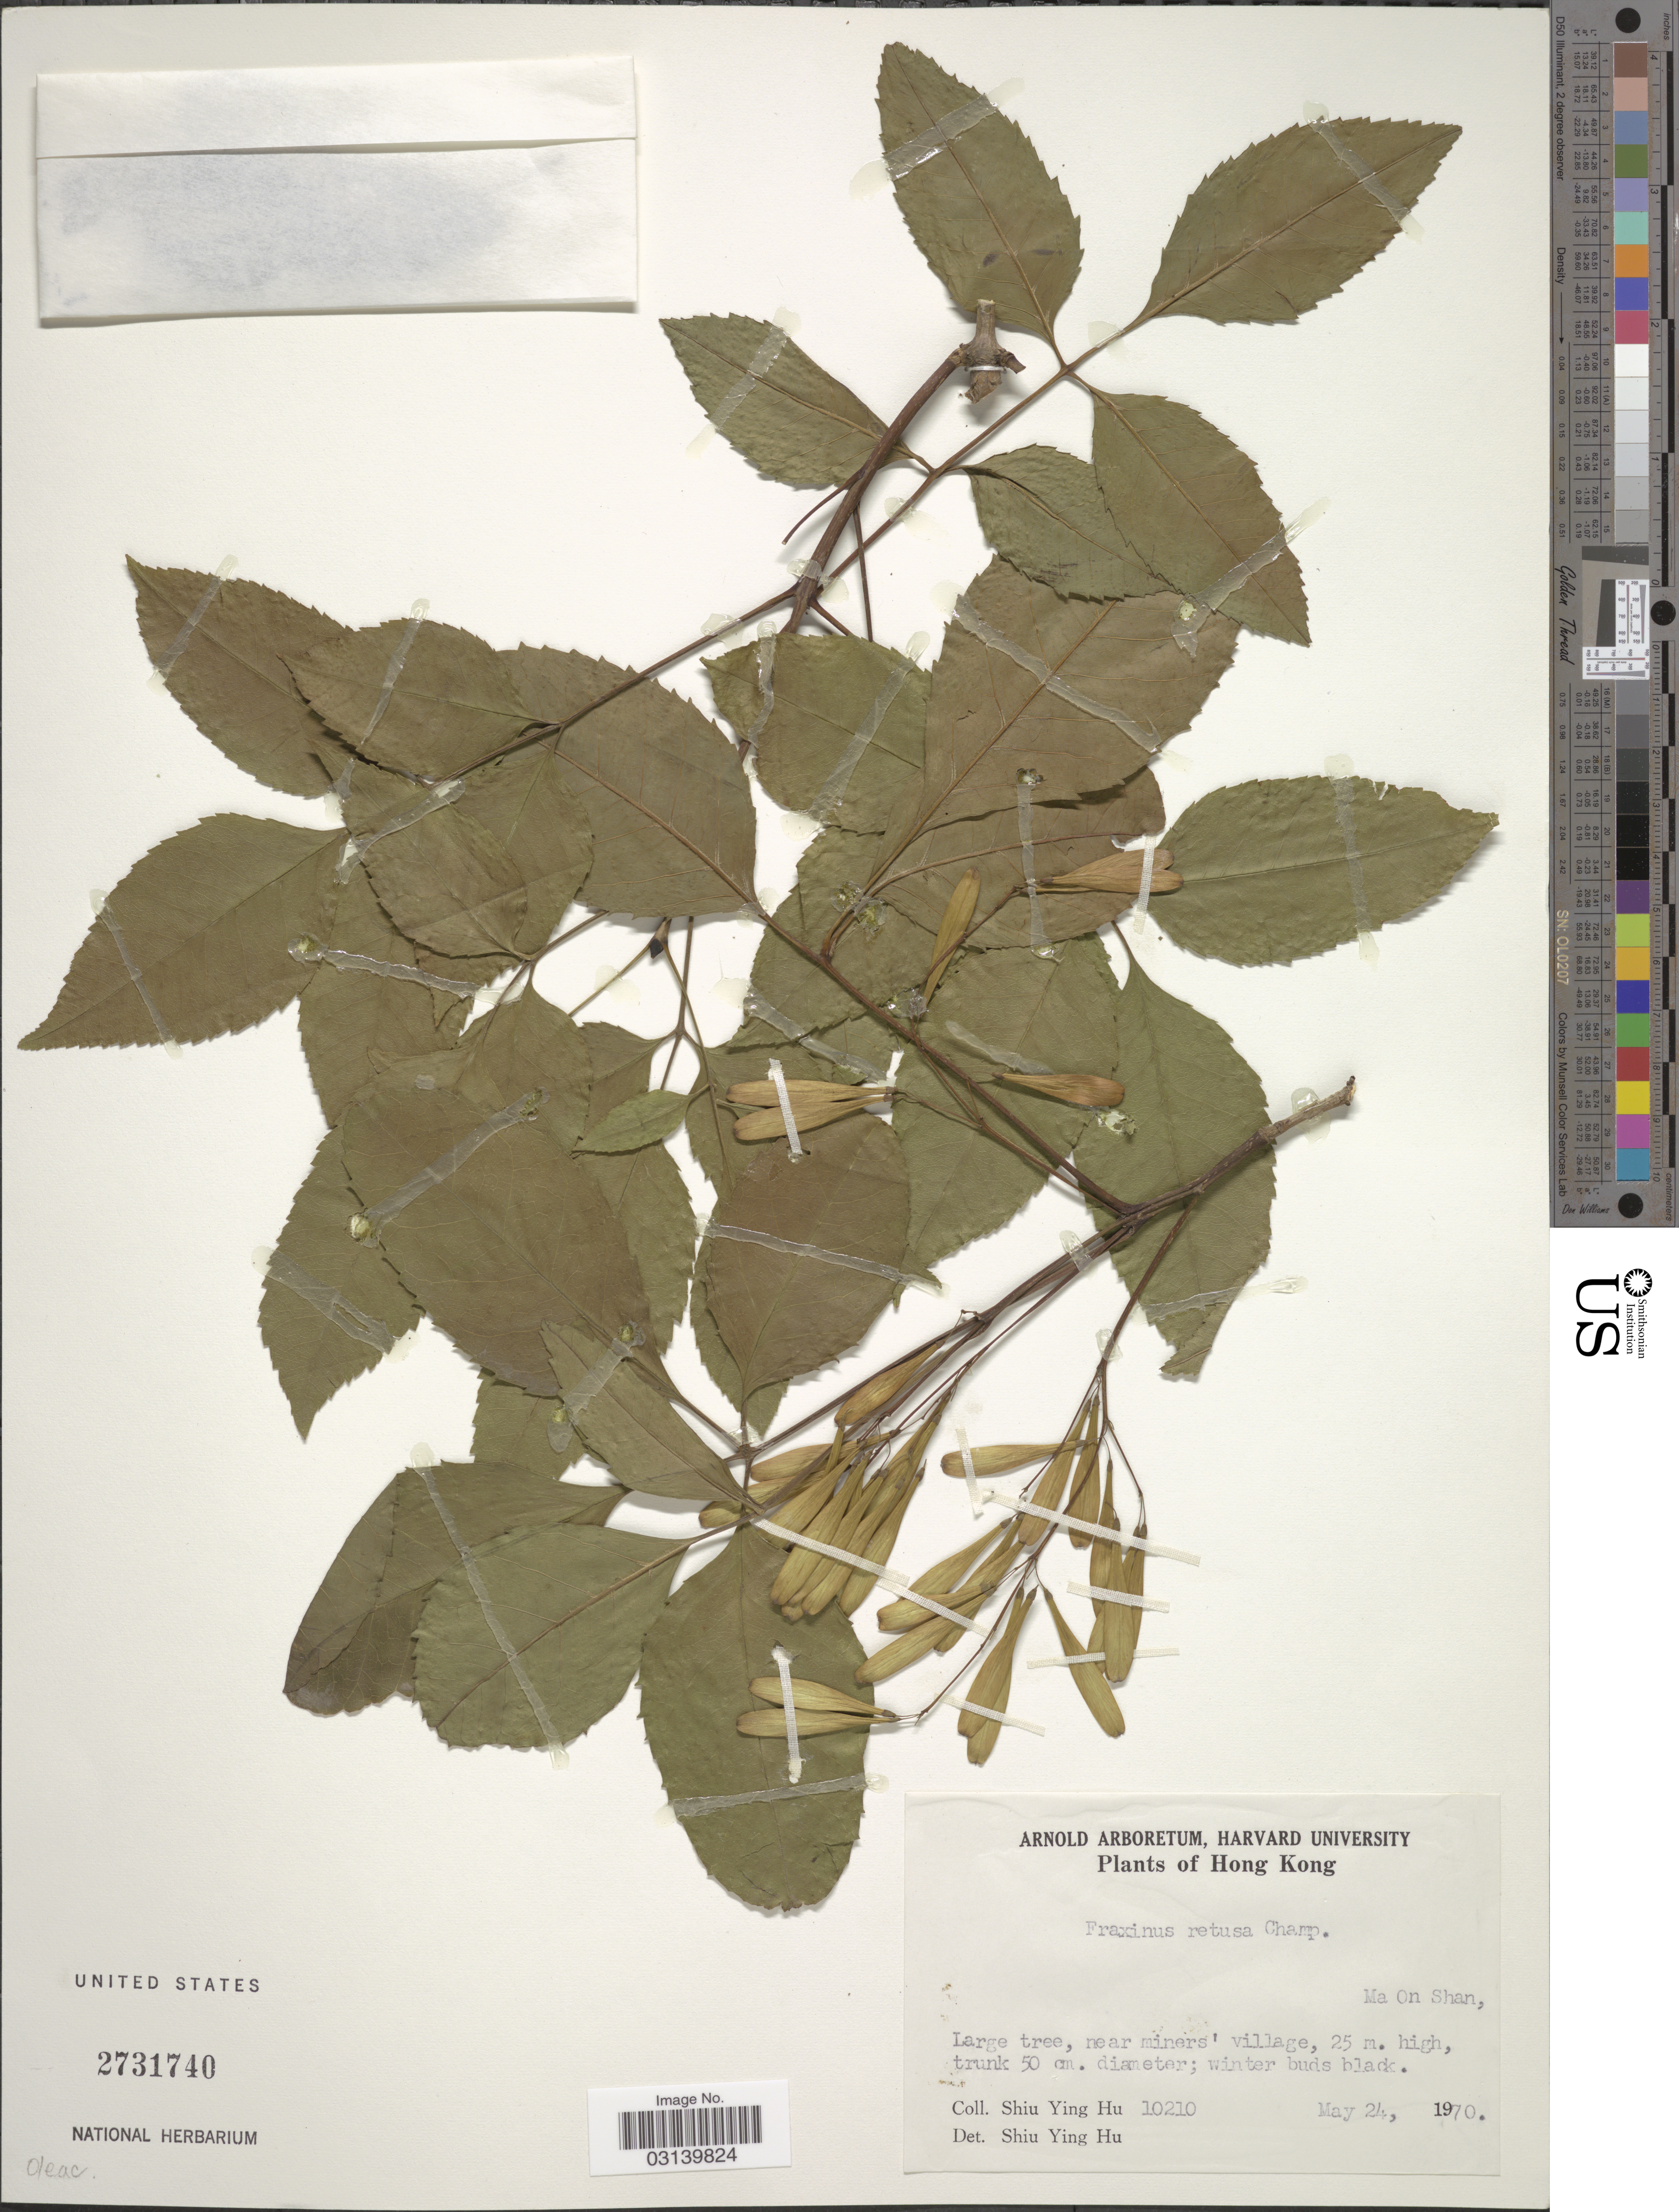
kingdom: Plantae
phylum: Tracheophyta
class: Magnoliopsida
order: Lamiales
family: Oleaceae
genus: Fraxinus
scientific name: Fraxinus championii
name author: Little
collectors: S. Y. Hu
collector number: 10210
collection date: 1970-05-24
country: China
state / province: Hong Kong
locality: Ma On Shan, near miners' village.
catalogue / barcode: US 2731740